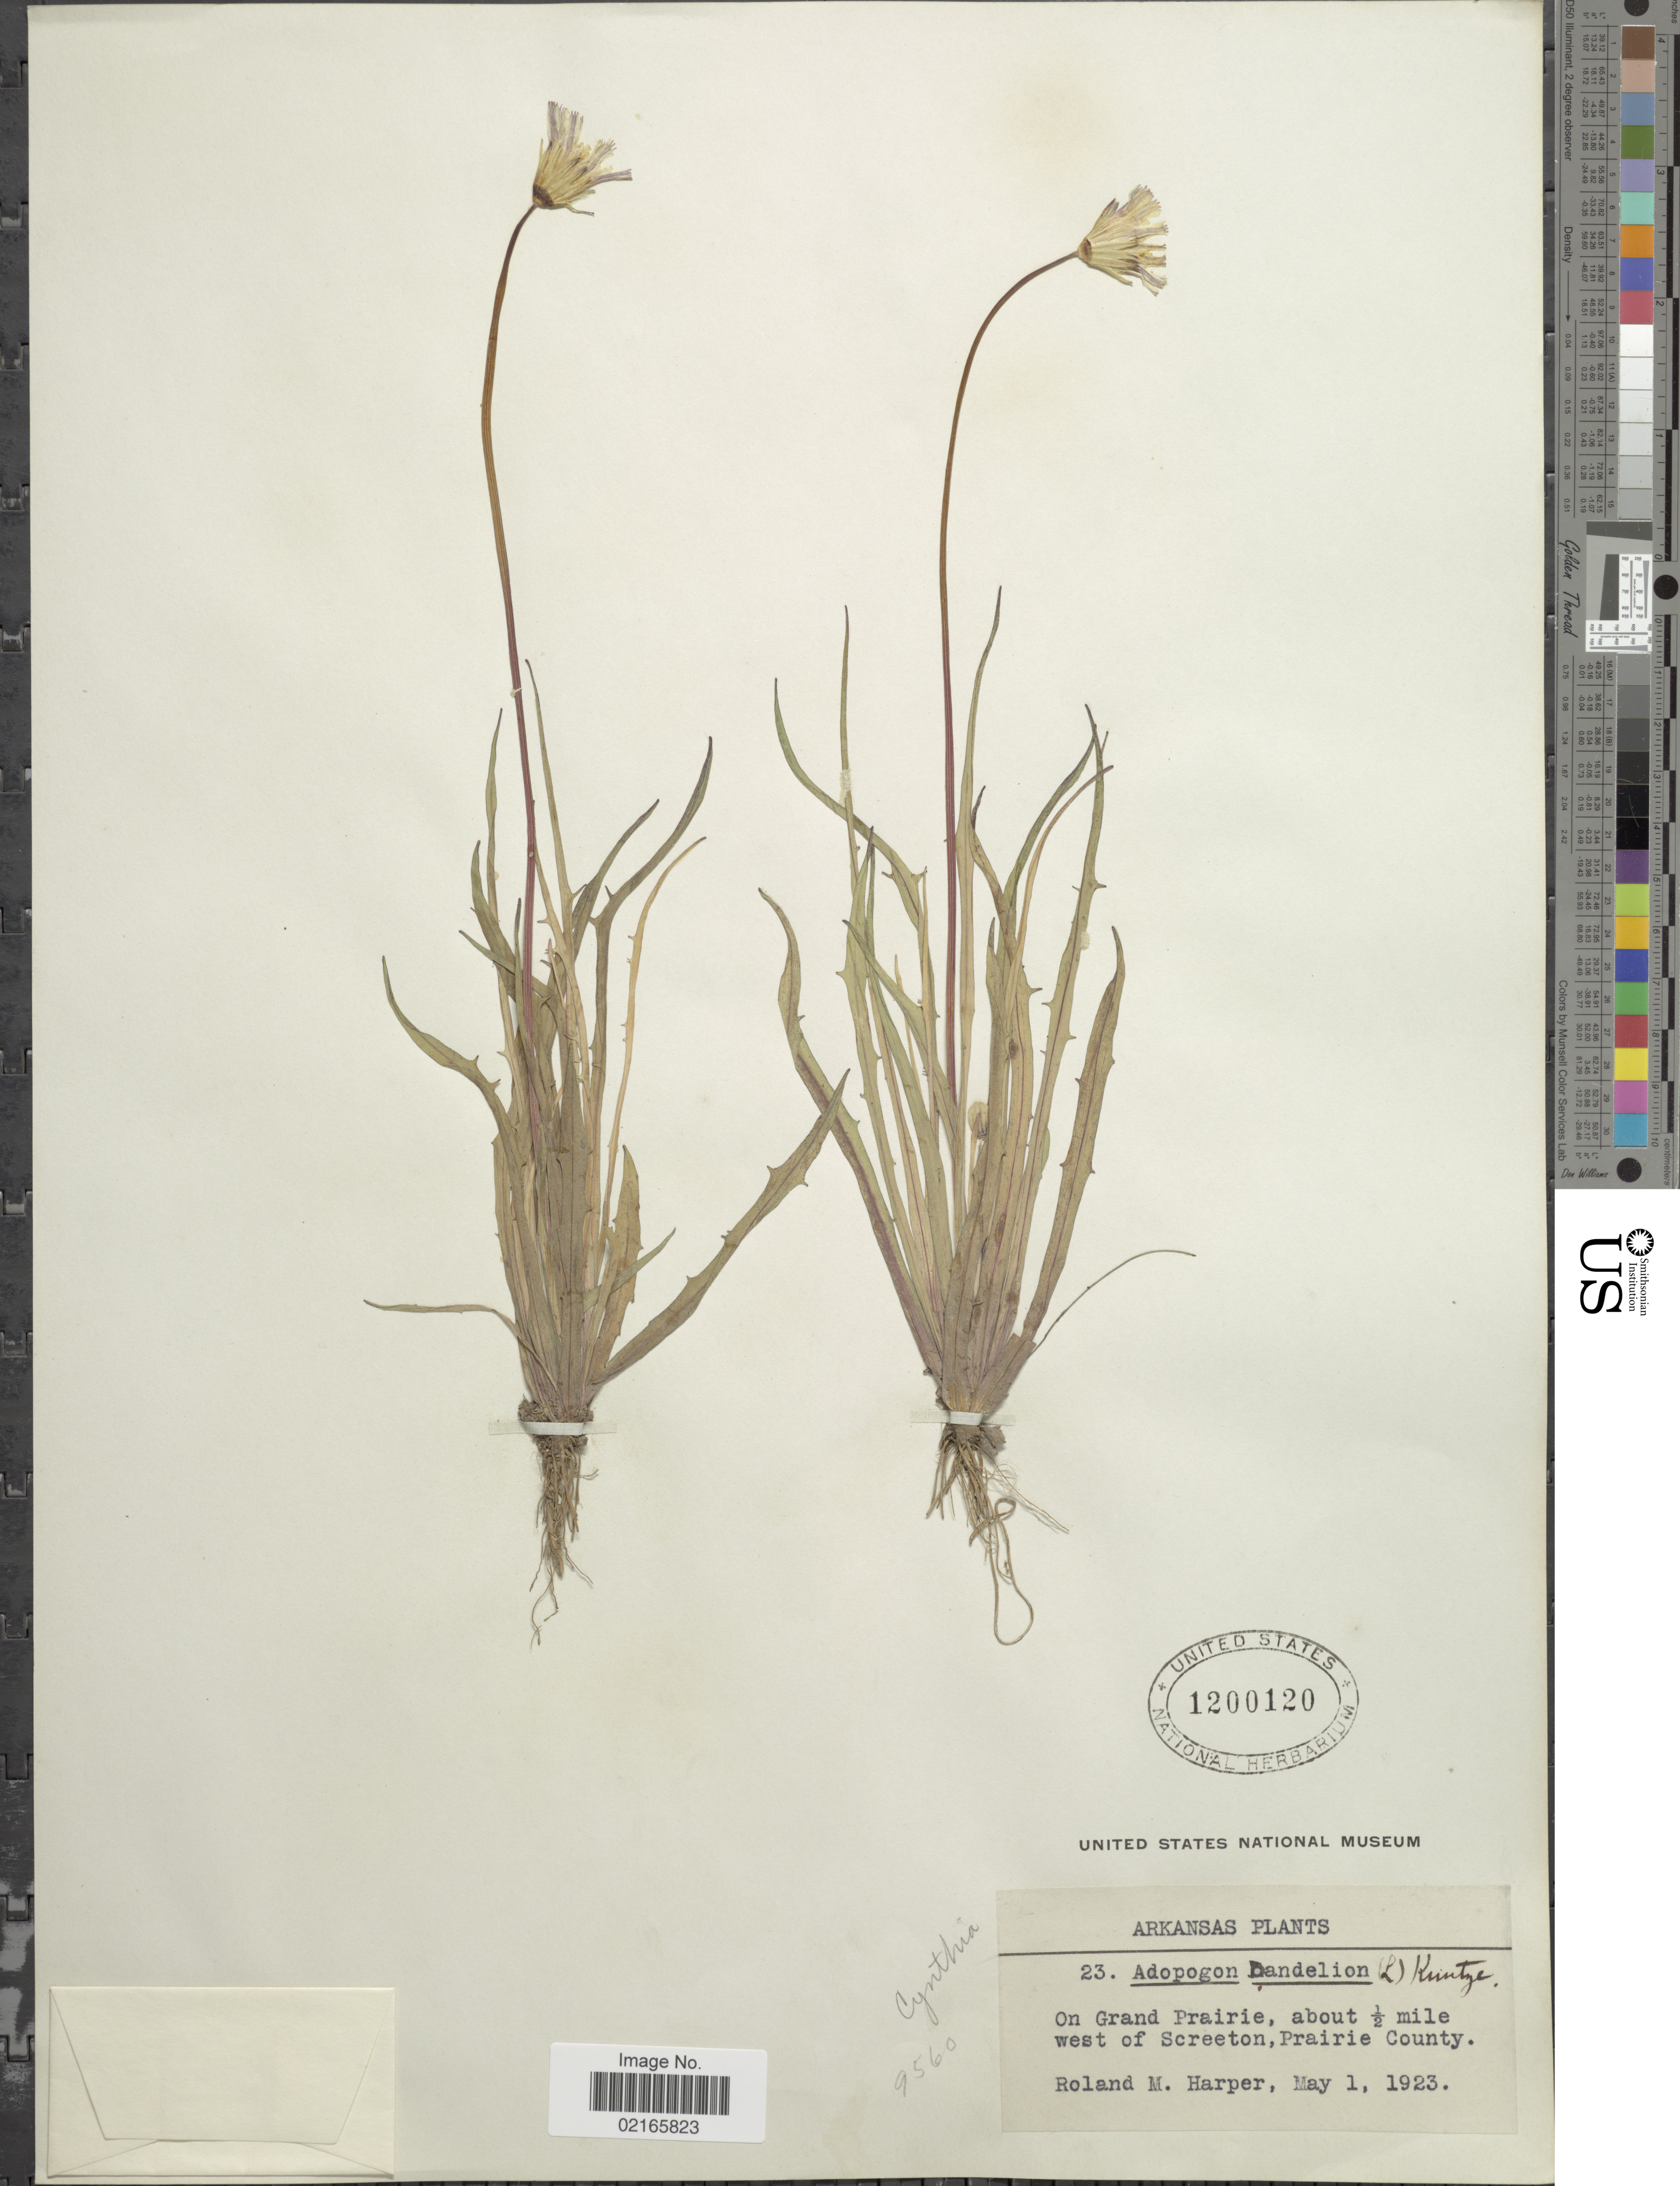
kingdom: Plantae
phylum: Tracheophyta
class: Magnoliopsida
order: Asterales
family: Asteraceae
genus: Krigia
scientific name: Krigia dandelion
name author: (L.) Nutt.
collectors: R. M. Harper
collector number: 23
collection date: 1923-05-01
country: United States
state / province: Arkansas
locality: On Grand Prairie, about ½ mile west of Screeton, Prairie County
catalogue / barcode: US 1200120